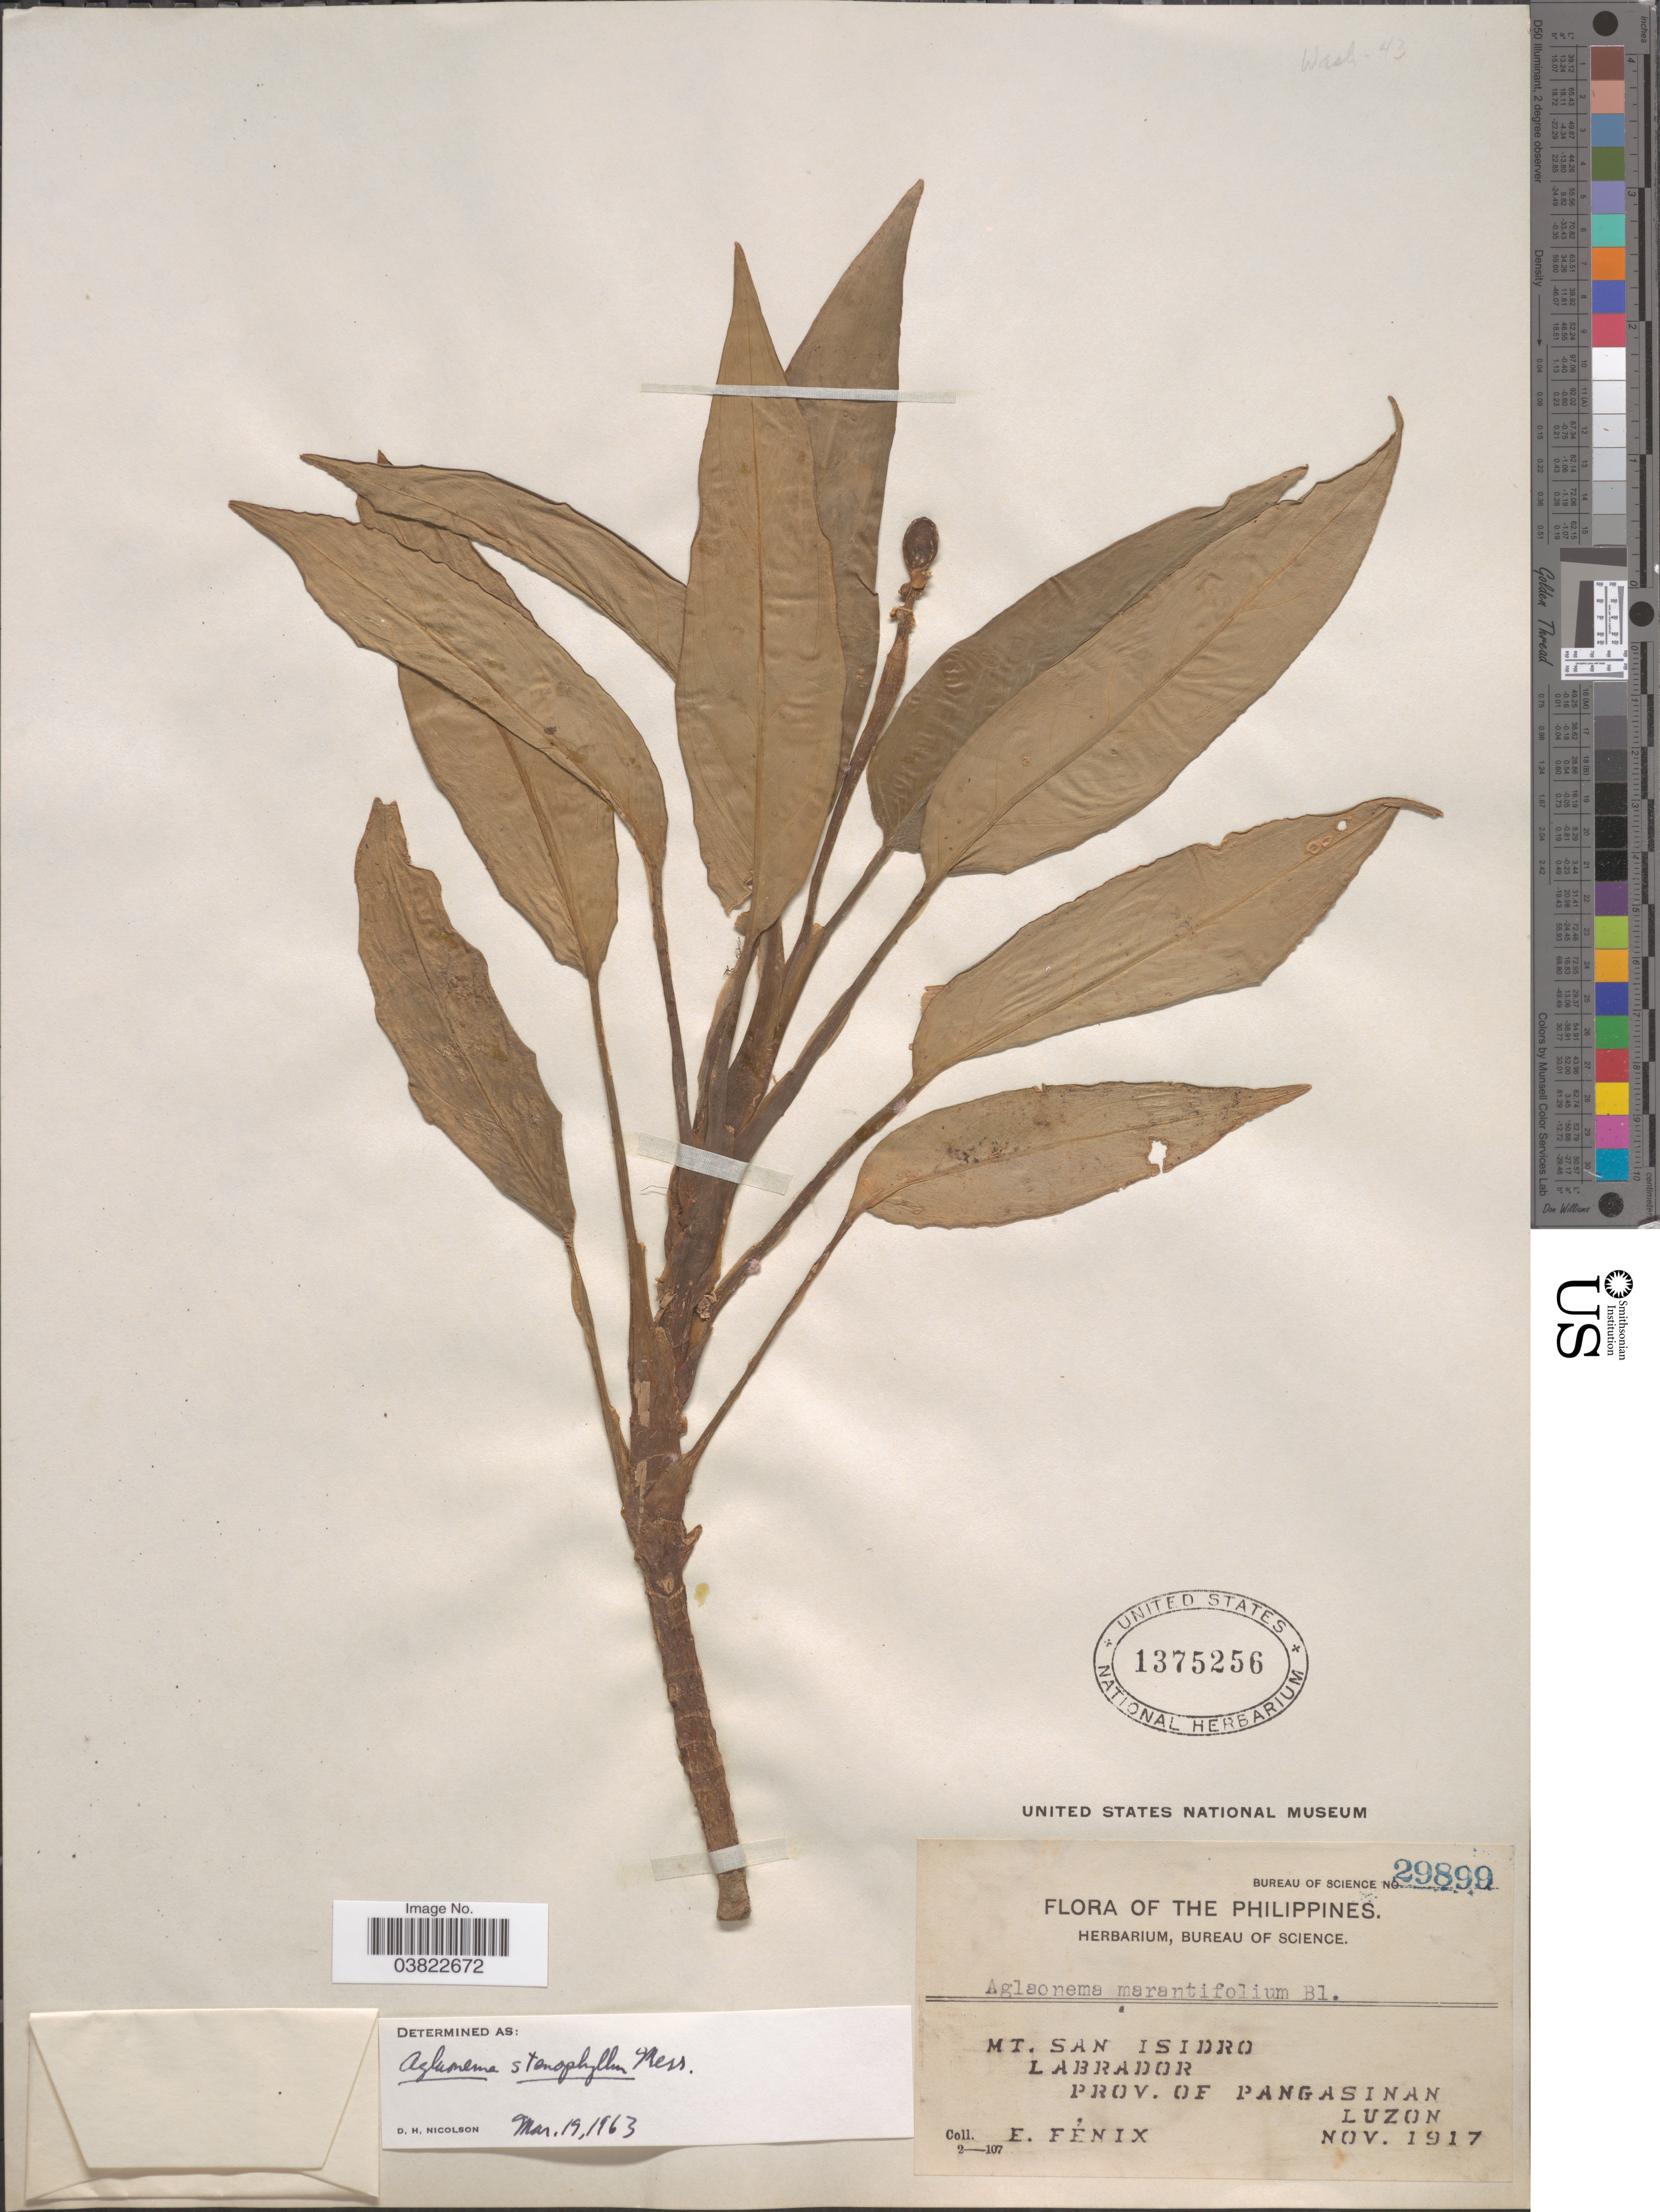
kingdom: Plantae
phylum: Tracheophyta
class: Liliopsida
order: Alismatales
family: Araceae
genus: Aglaonema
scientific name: Aglaonema stenophyllum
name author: Merr.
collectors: E. Fénix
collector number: Bureau of Science 29899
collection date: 1917-11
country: Philippines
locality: Mt. San Isidro. Labrador. Prov. of Pangasinan. Luzon.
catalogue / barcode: US 1375256